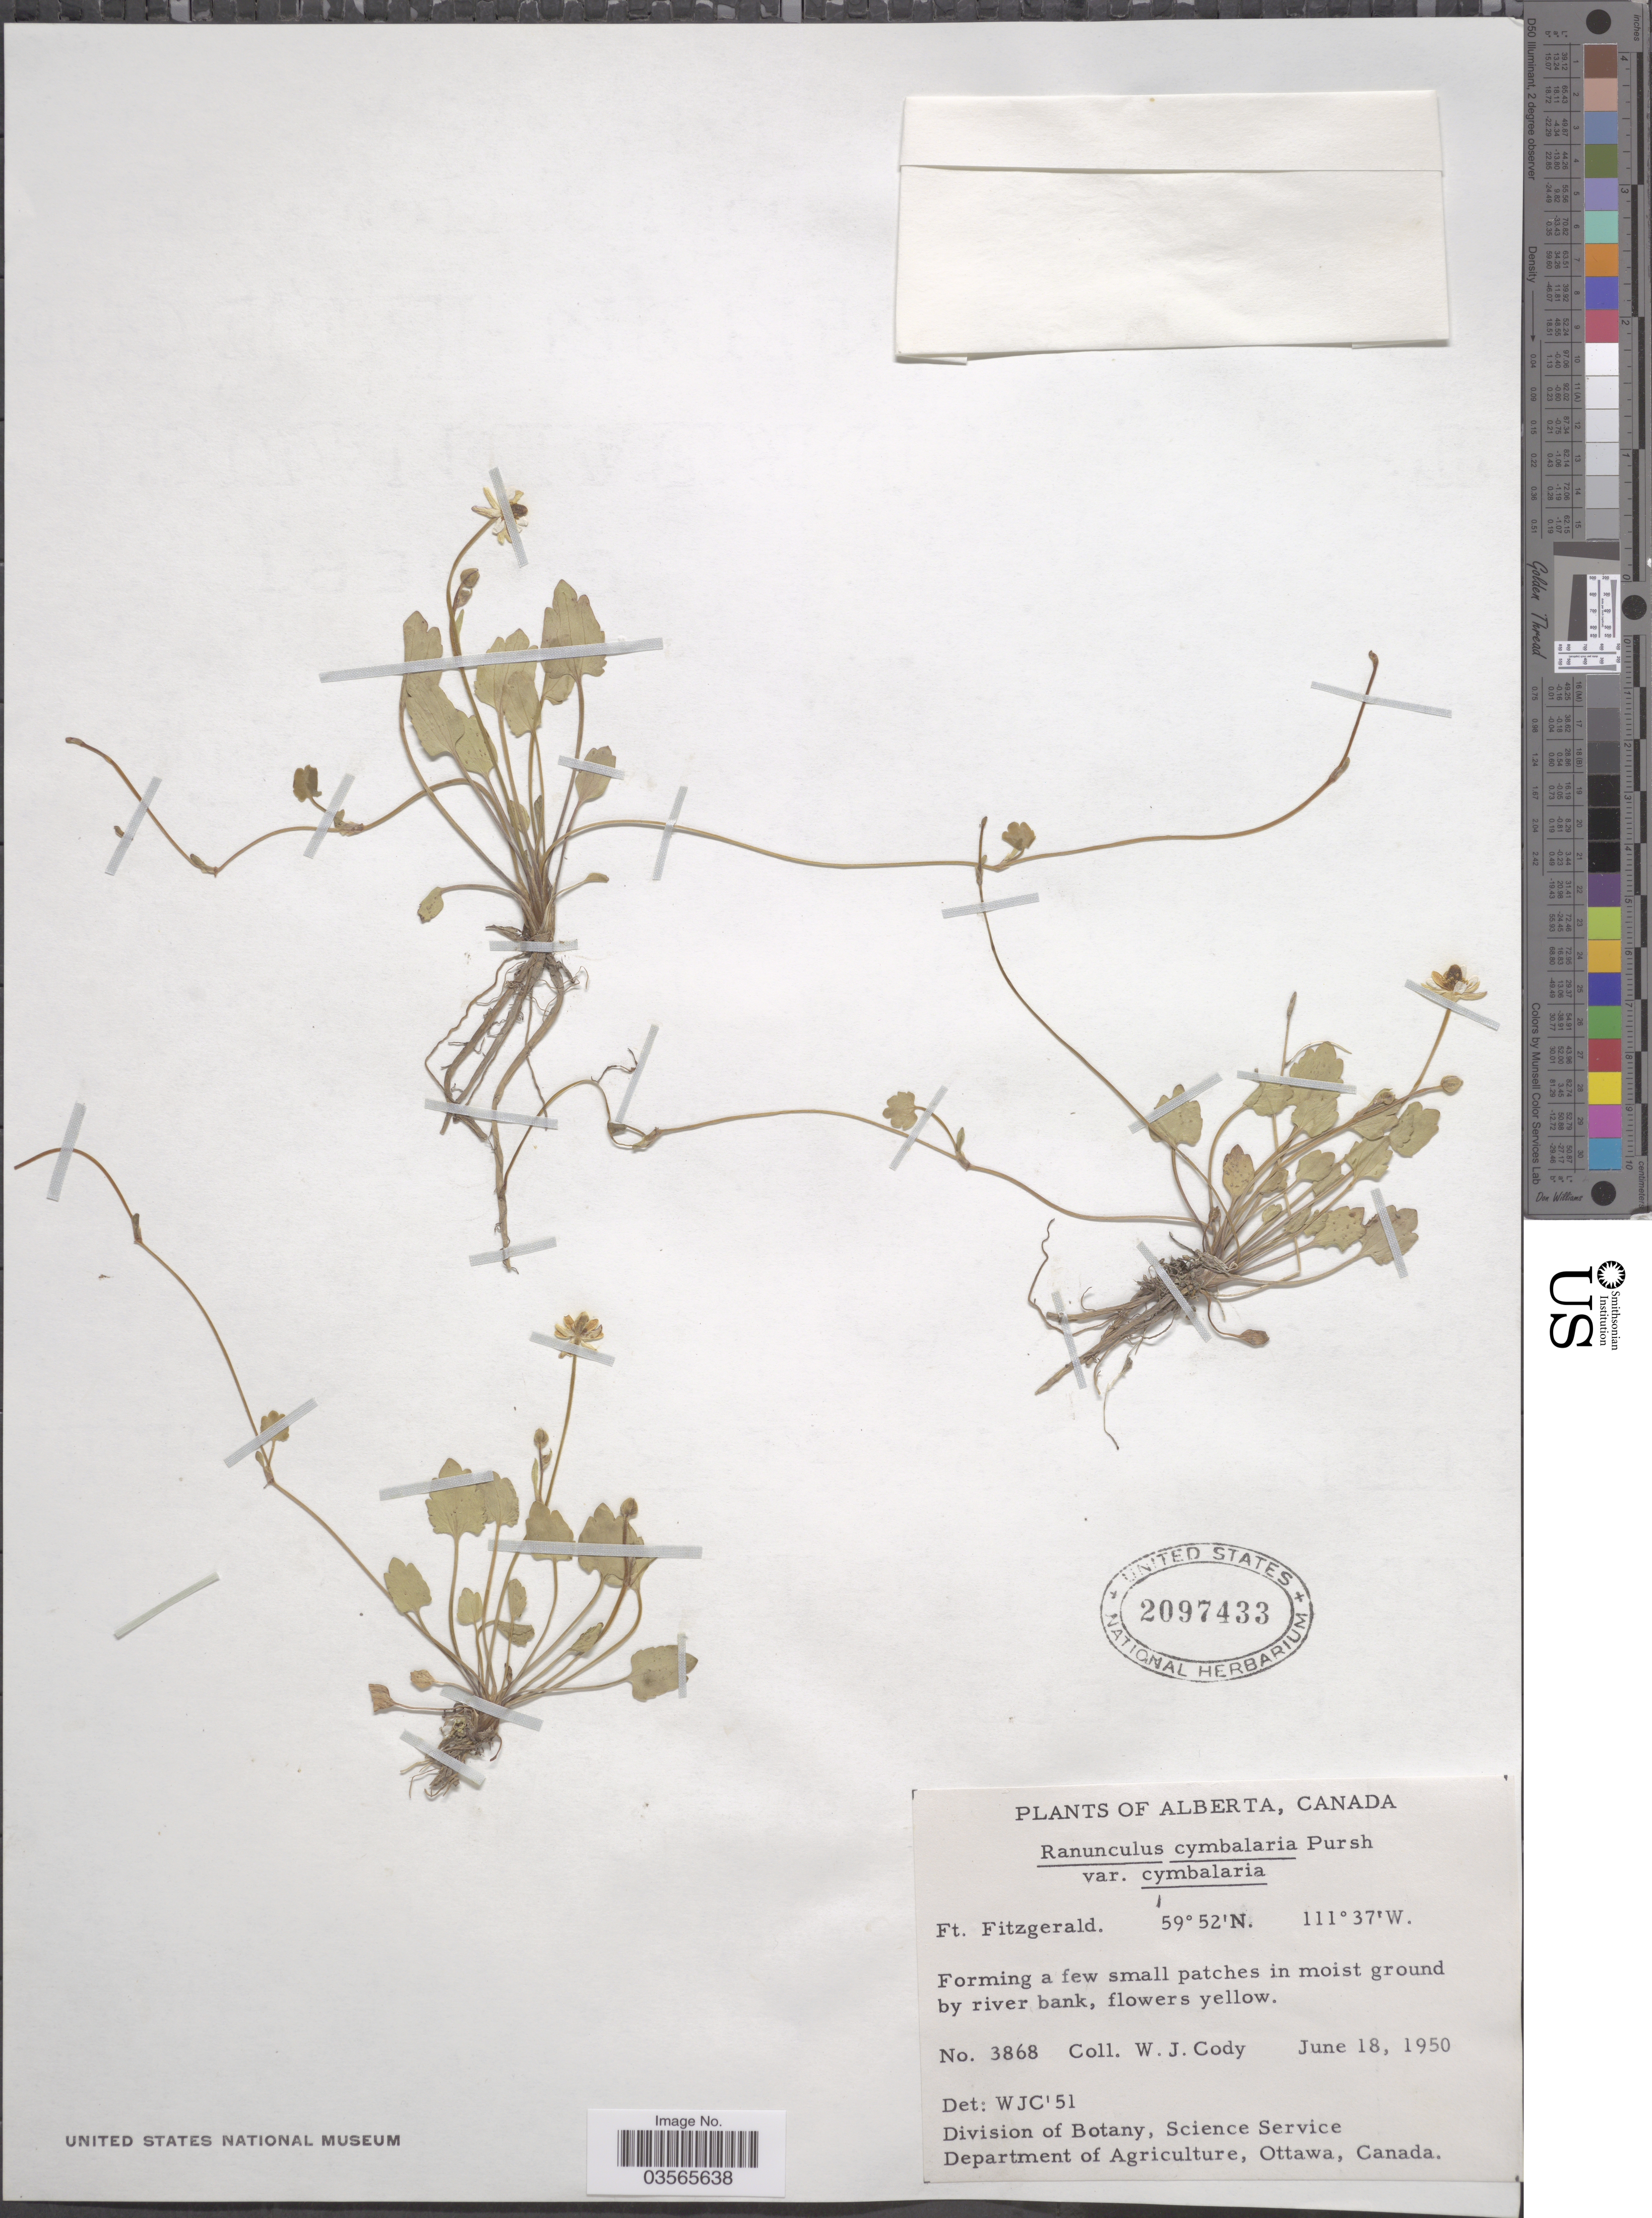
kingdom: Plantae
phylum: Tracheophyta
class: Magnoliopsida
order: Ranunculales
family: Ranunculaceae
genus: Halerpestes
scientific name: Halerpestes cymbalaria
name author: (Pursh) Greene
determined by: Strong, M. T., (US), Smithsonian Institution - National Museum of Natural History (UNITED STATES)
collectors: W. Cody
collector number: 3868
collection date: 1950-06-18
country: Canada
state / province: Alberta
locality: Ft. Fitzgerald.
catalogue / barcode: US 2097433